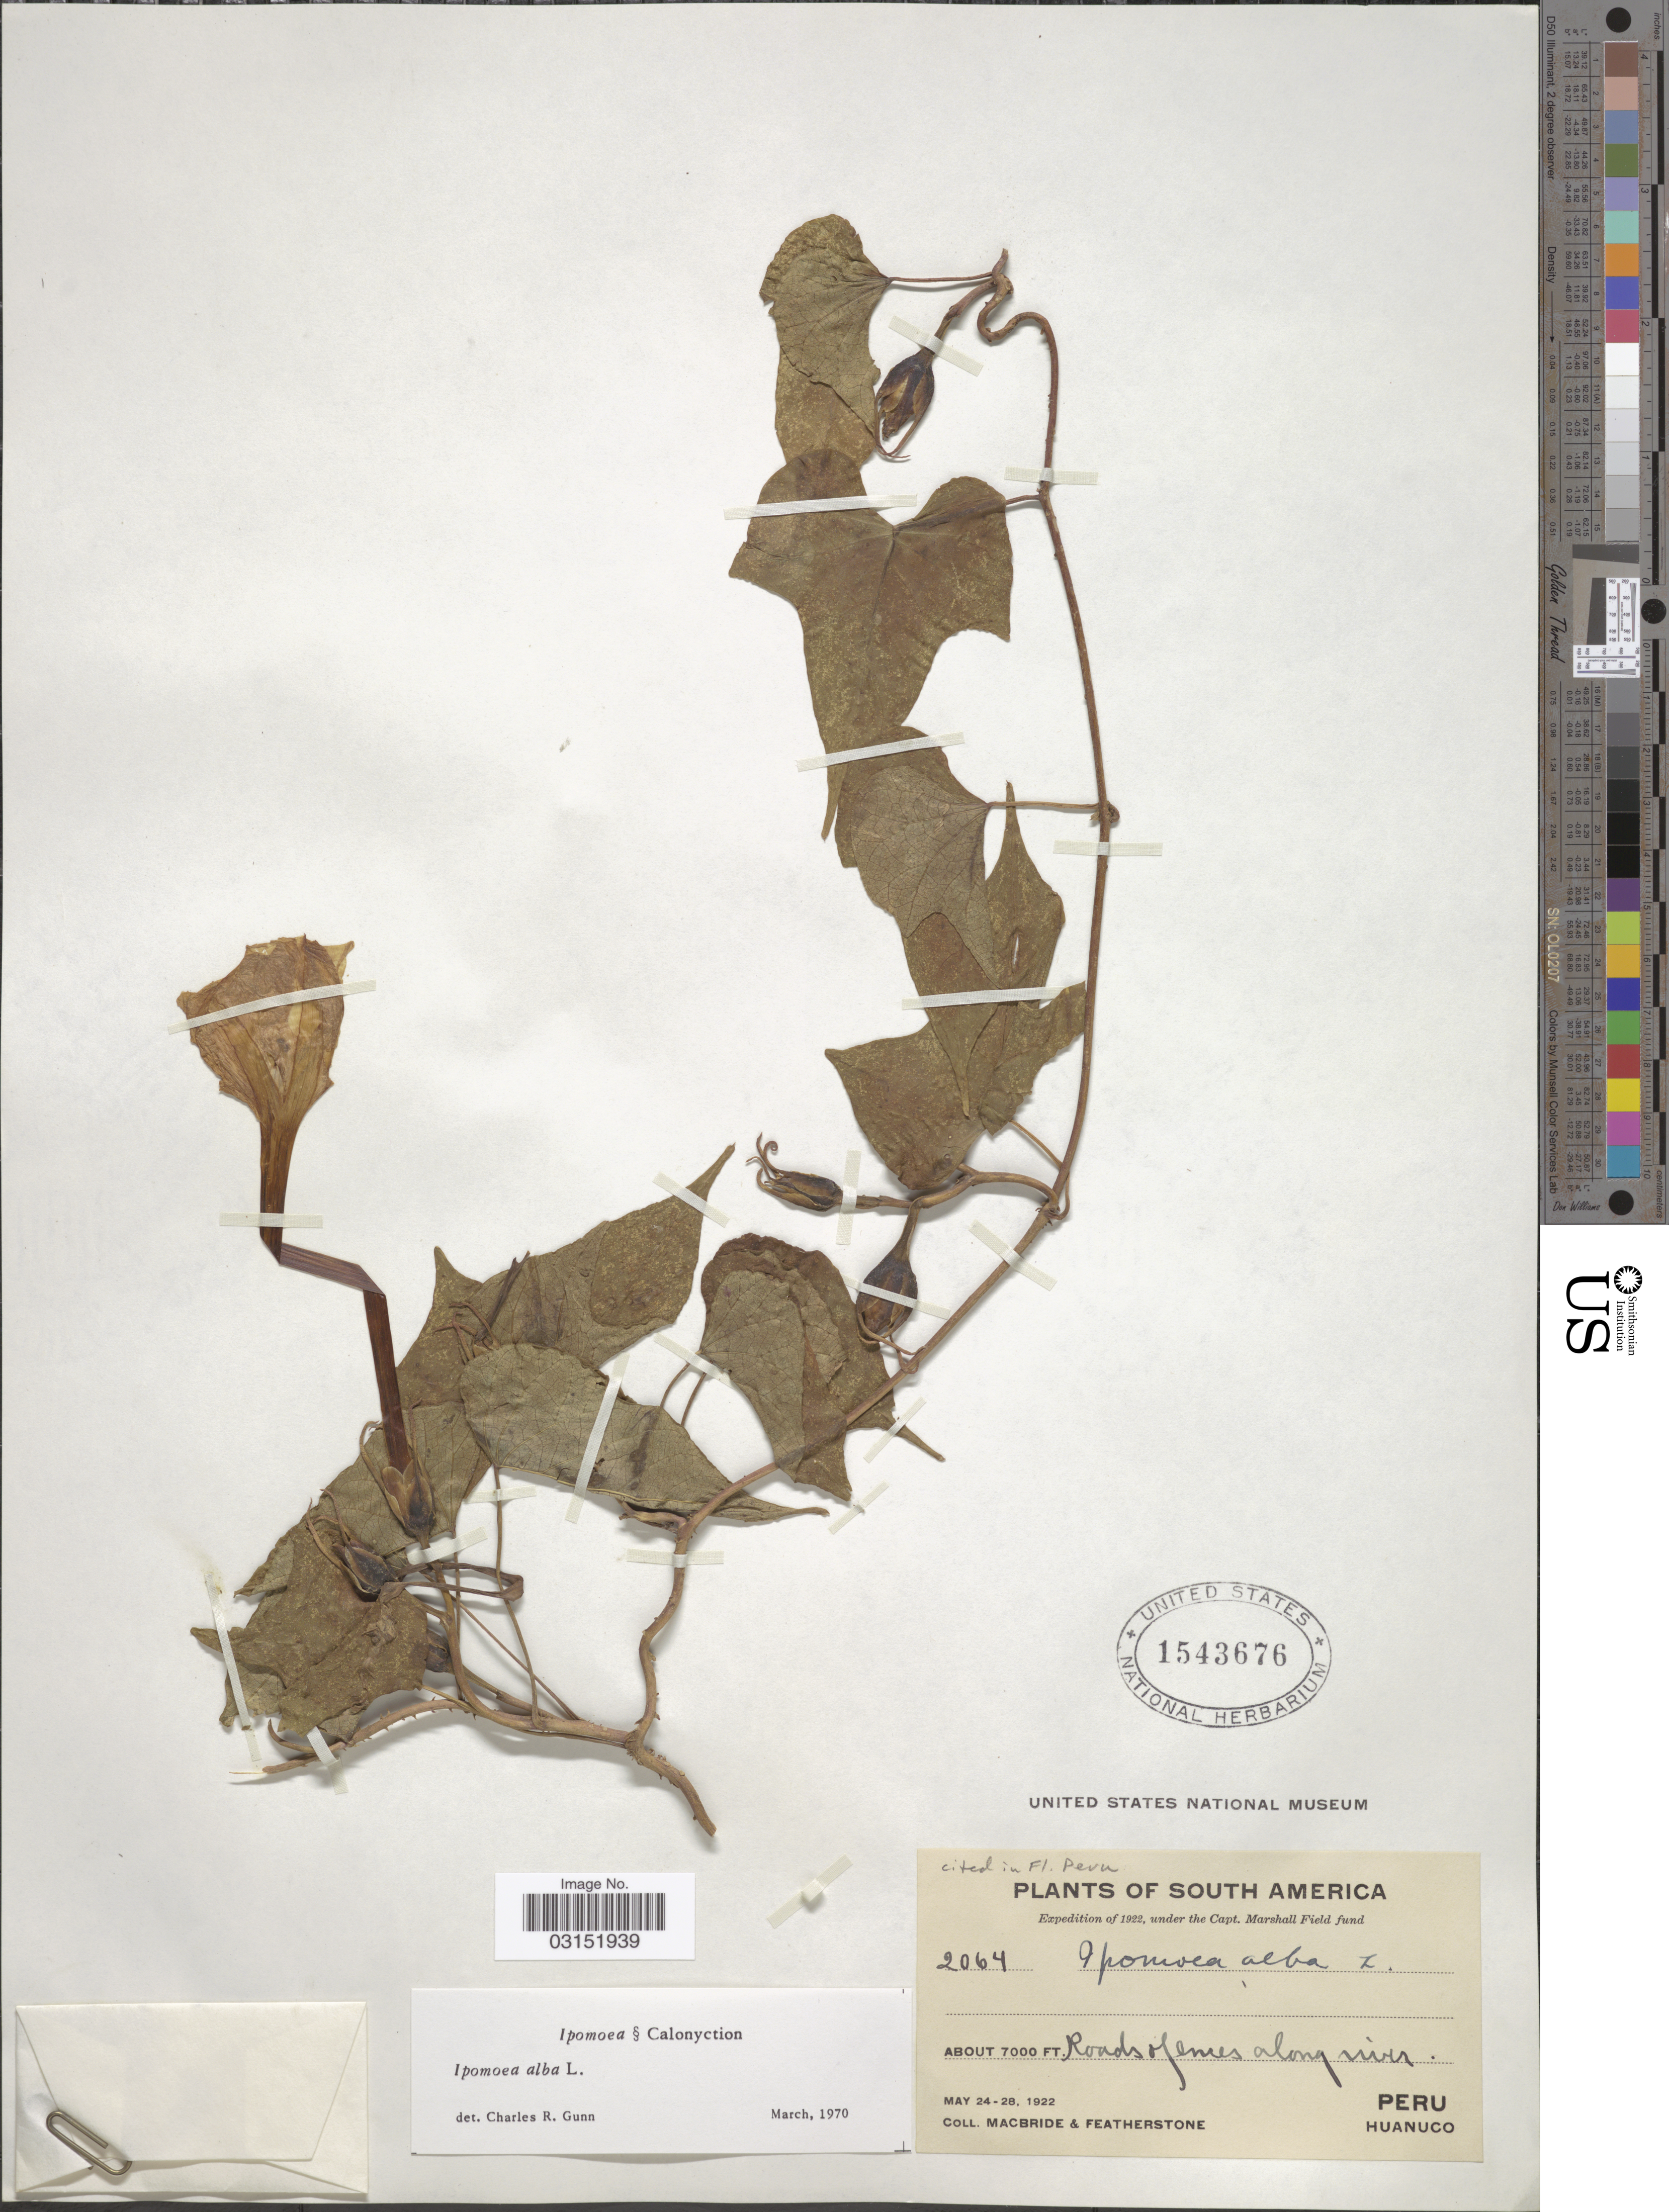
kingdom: Plantae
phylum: Tracheophyta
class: Magnoliopsida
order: Solanales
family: Convolvulaceae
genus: Ipomoea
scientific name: Ipomoea alba L.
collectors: Macbride, -- & -. Featherstone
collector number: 2064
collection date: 1922-05-24/1922-05-28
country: Peru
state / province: Huánuco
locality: Roads of fences along river, Huánuco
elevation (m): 2134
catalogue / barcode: US 1543676